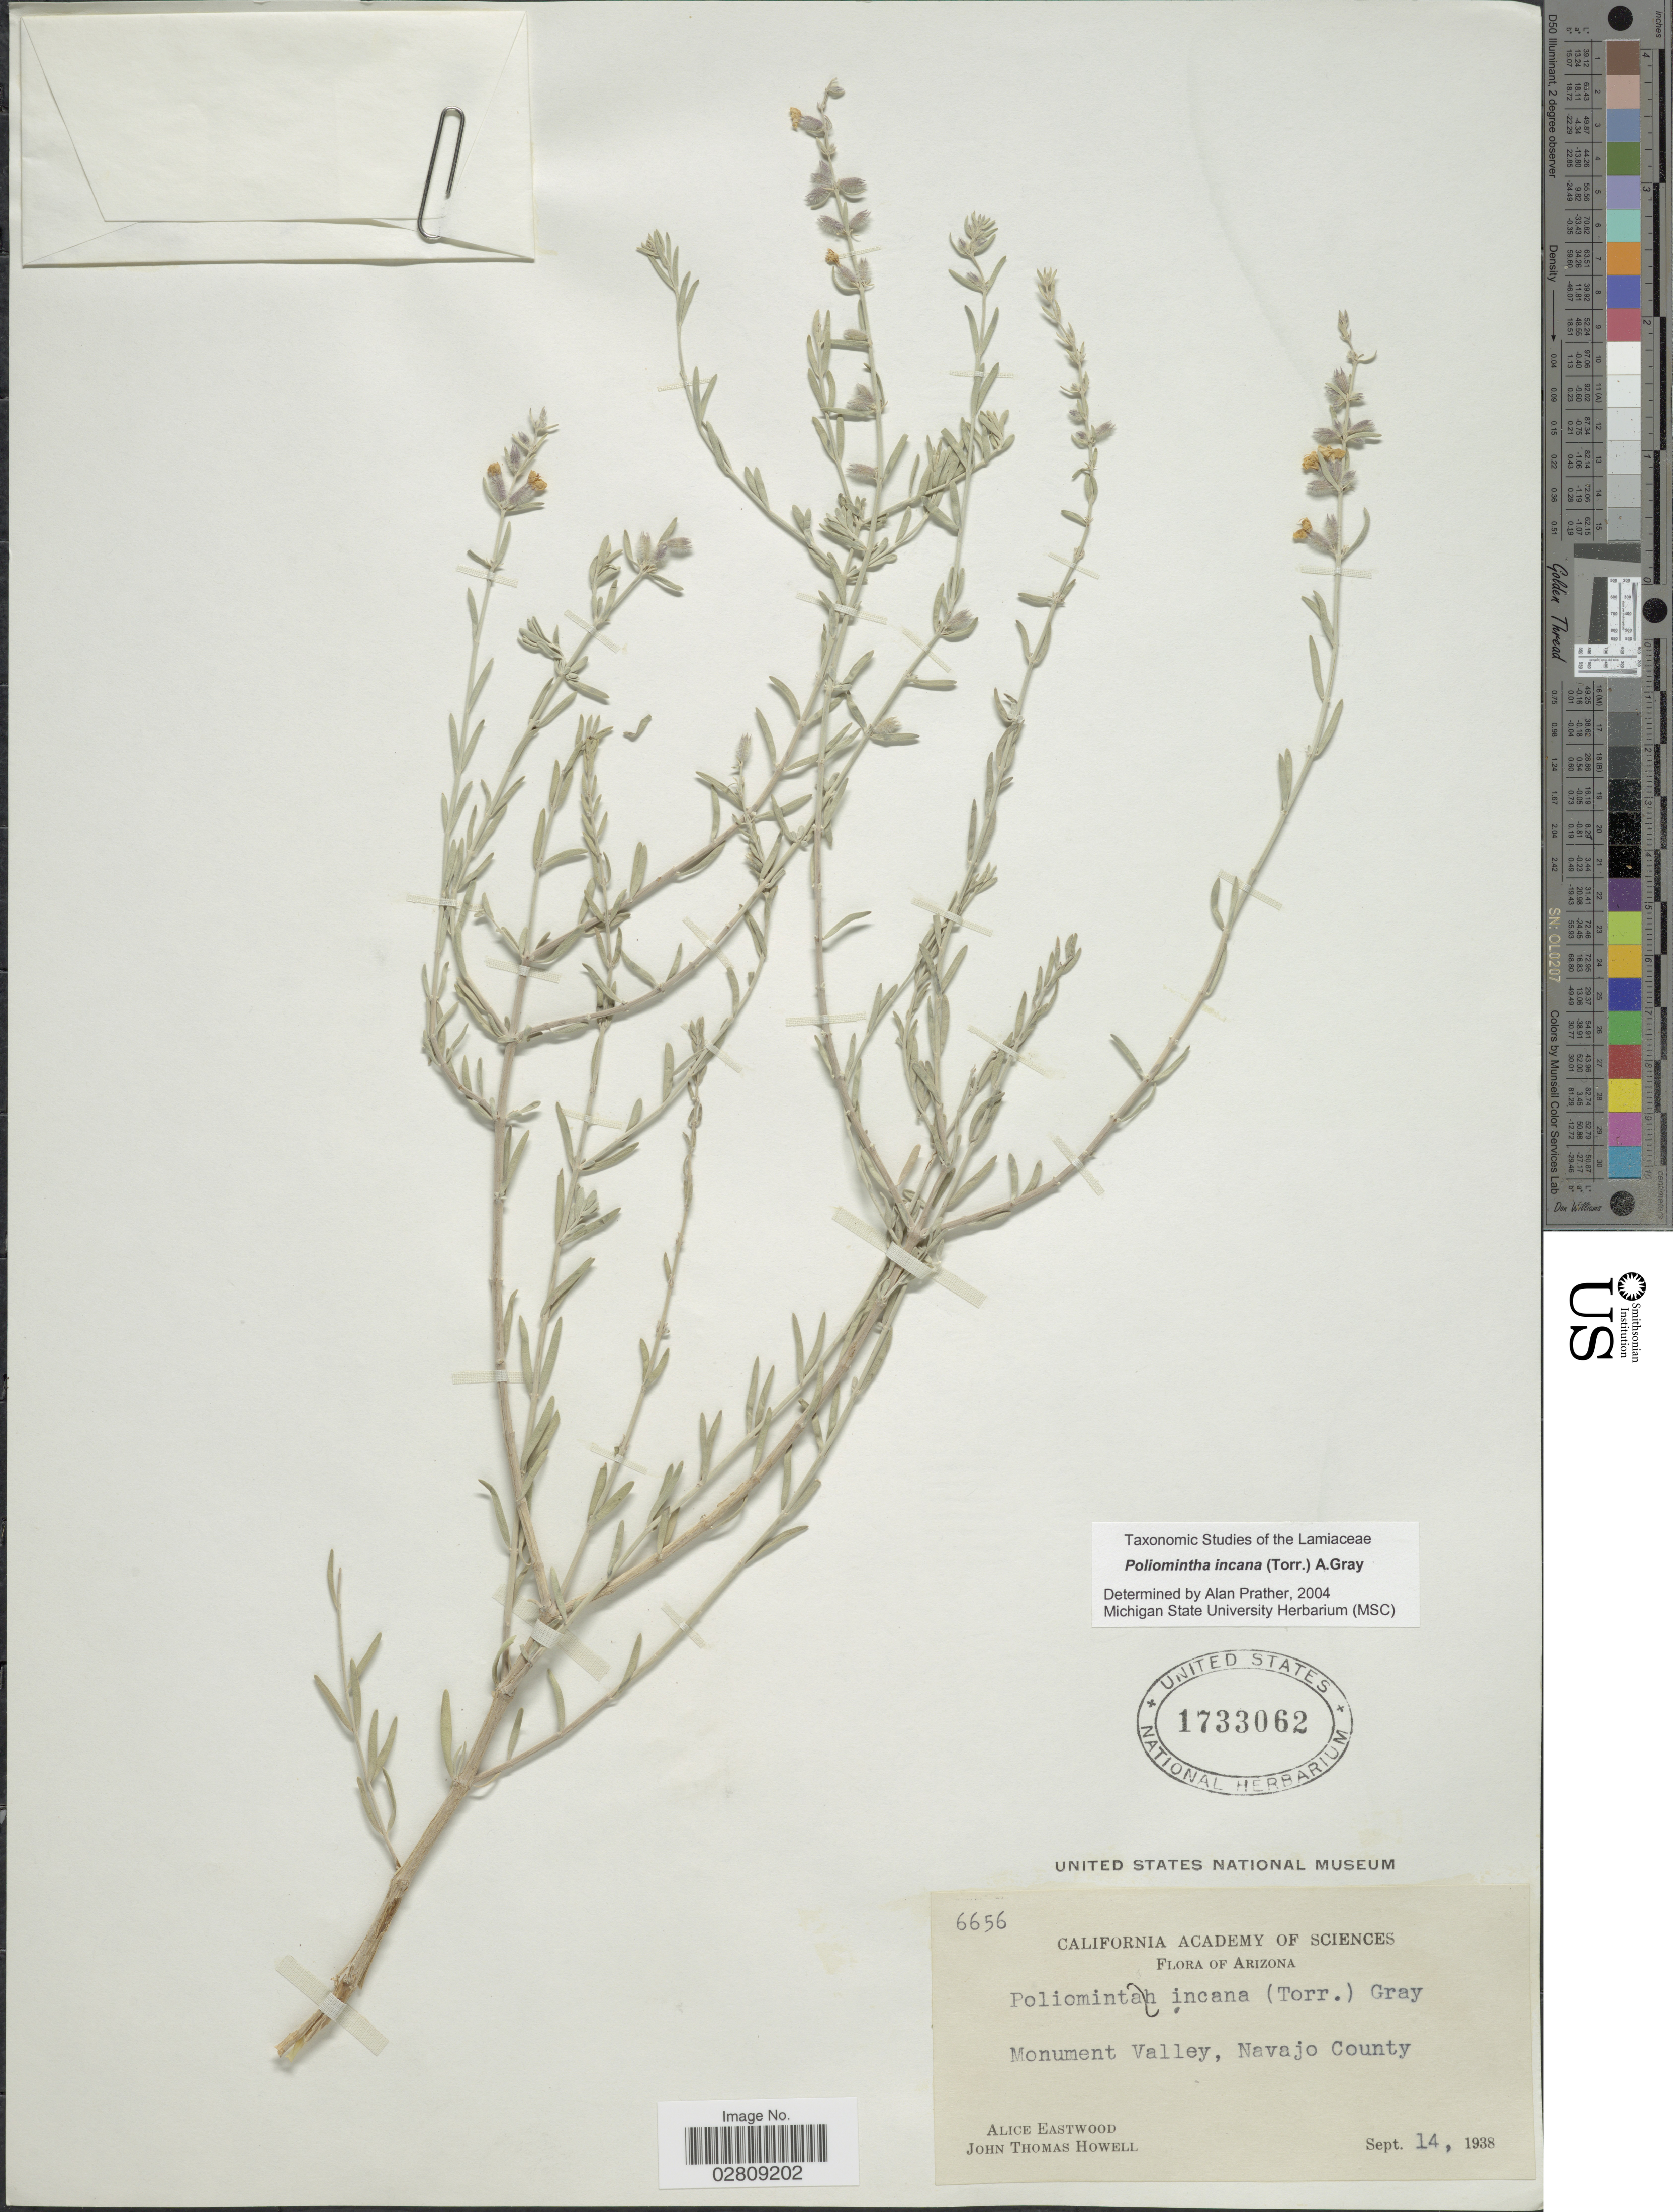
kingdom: Plantae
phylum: Tracheophyta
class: Magnoliopsida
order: Lamiales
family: Lamiaceae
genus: Poliomintha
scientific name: Poliomintha incana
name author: (Torr.) A. Gray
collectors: A. Eastwood & J. T. Howell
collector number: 6656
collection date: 1938-09-14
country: United States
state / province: Arizona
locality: Monument Valley, Navajo County.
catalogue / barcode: US 1733062